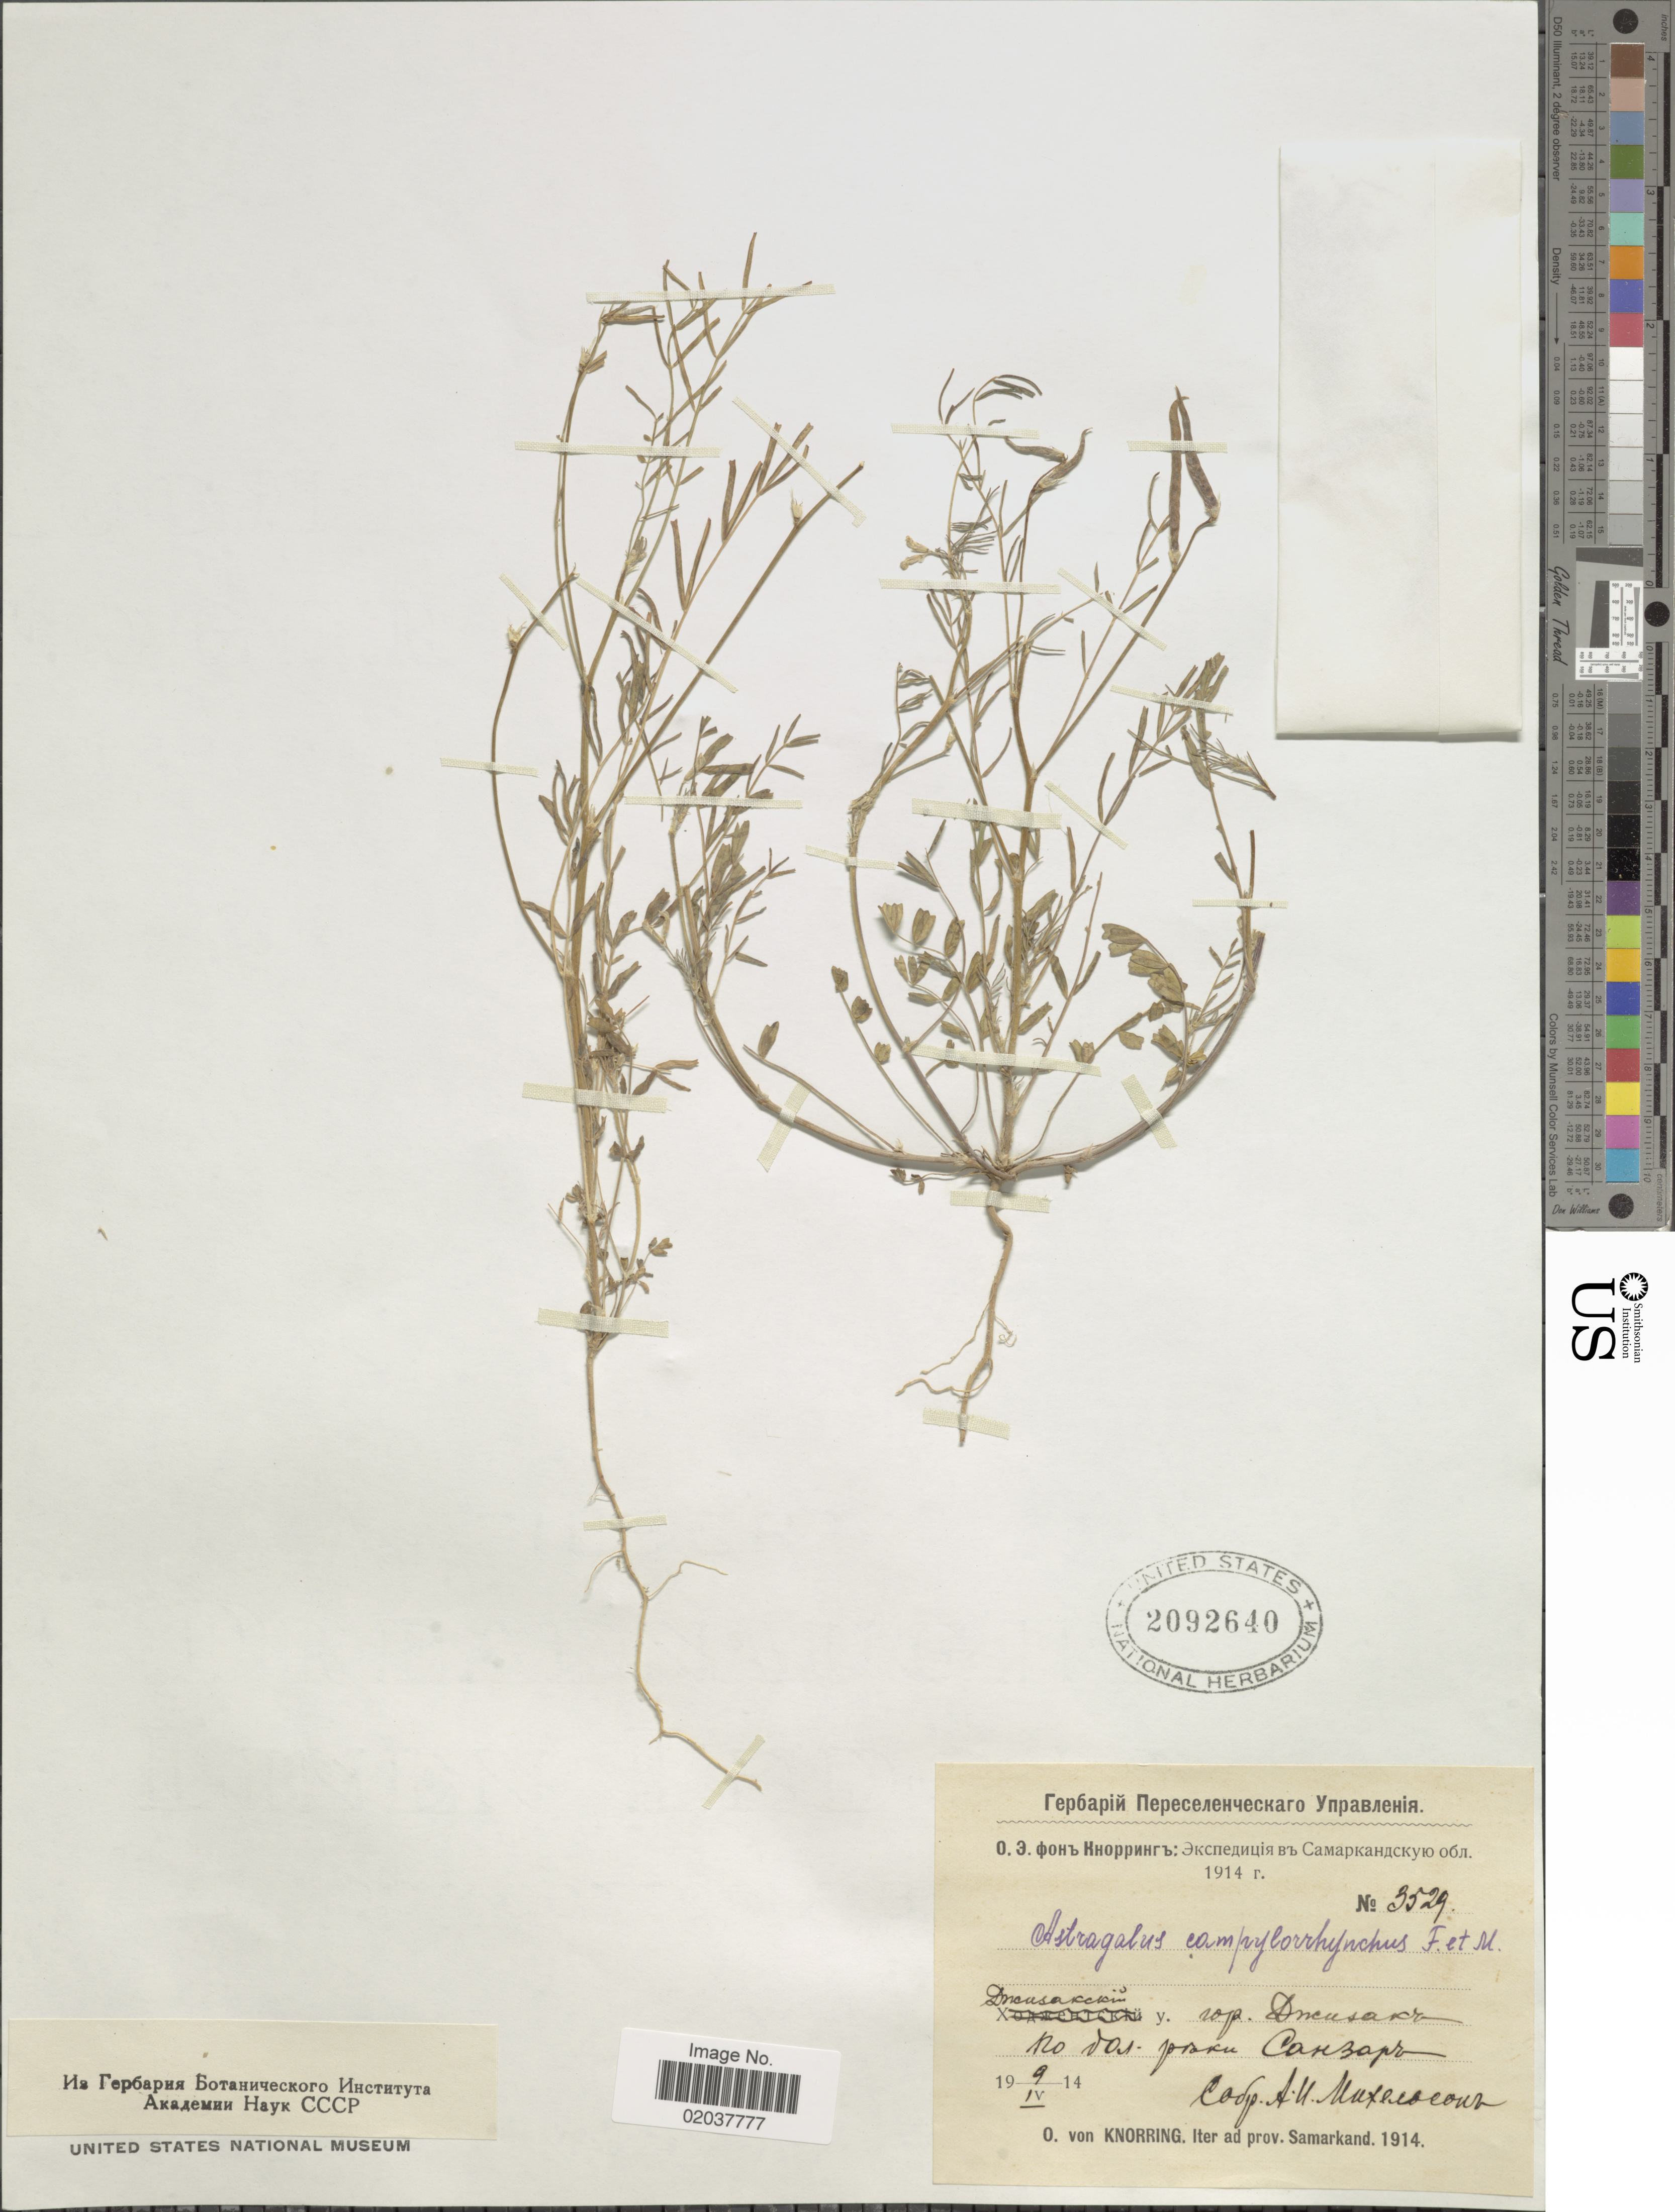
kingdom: Plantae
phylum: Tracheophyta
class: Magnoliopsida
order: Fabales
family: Fabaceae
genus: Astragalus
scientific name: Astragalus campylorhynchus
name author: Fisch. & C.A. Mey.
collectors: O. Knorring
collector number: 3529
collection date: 1914-04-09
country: Uzbekistan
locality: Samarkand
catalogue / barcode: US 2092640